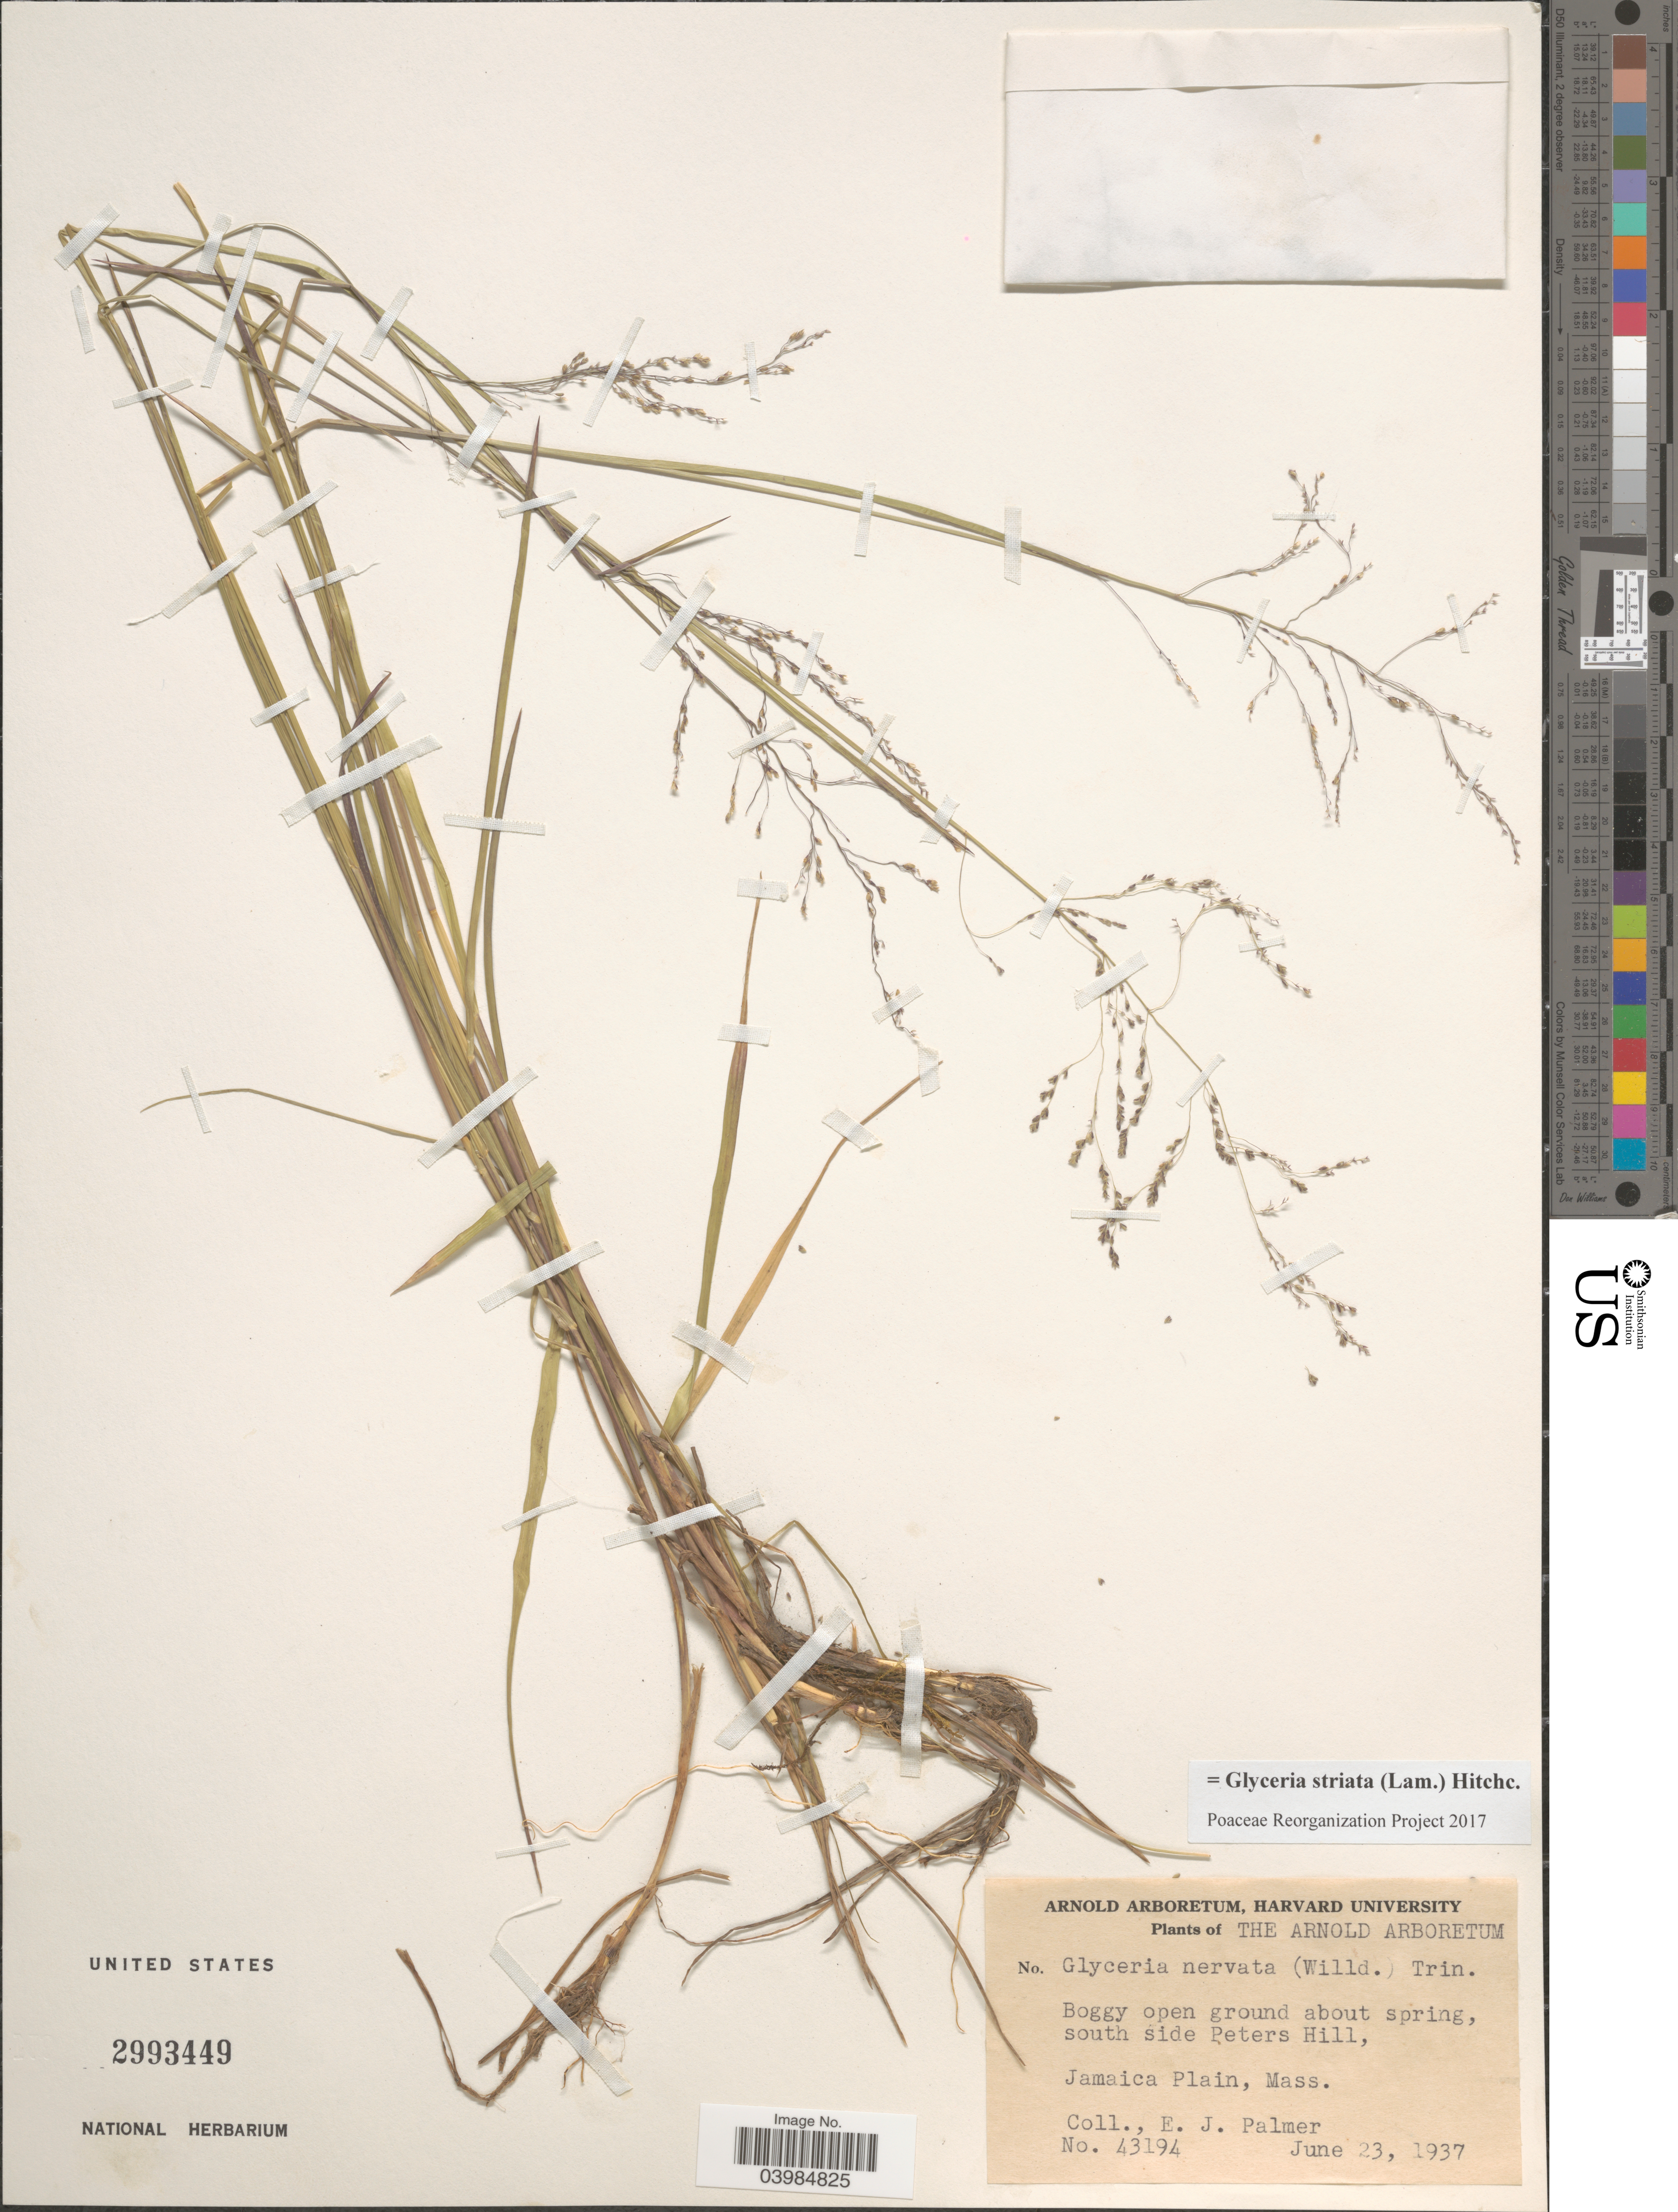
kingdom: Plantae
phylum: Tracheophyta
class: Liliopsida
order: Poales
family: Poaceae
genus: Glyceria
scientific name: Glyceria striata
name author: (Lam.) Hitchc.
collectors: E. J. Palmer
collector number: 43194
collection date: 1937-06-23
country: United States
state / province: Massachusetts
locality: Boggy open ground about spring, south side Peters Hill, Jamaica Plain.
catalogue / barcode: US 2993449